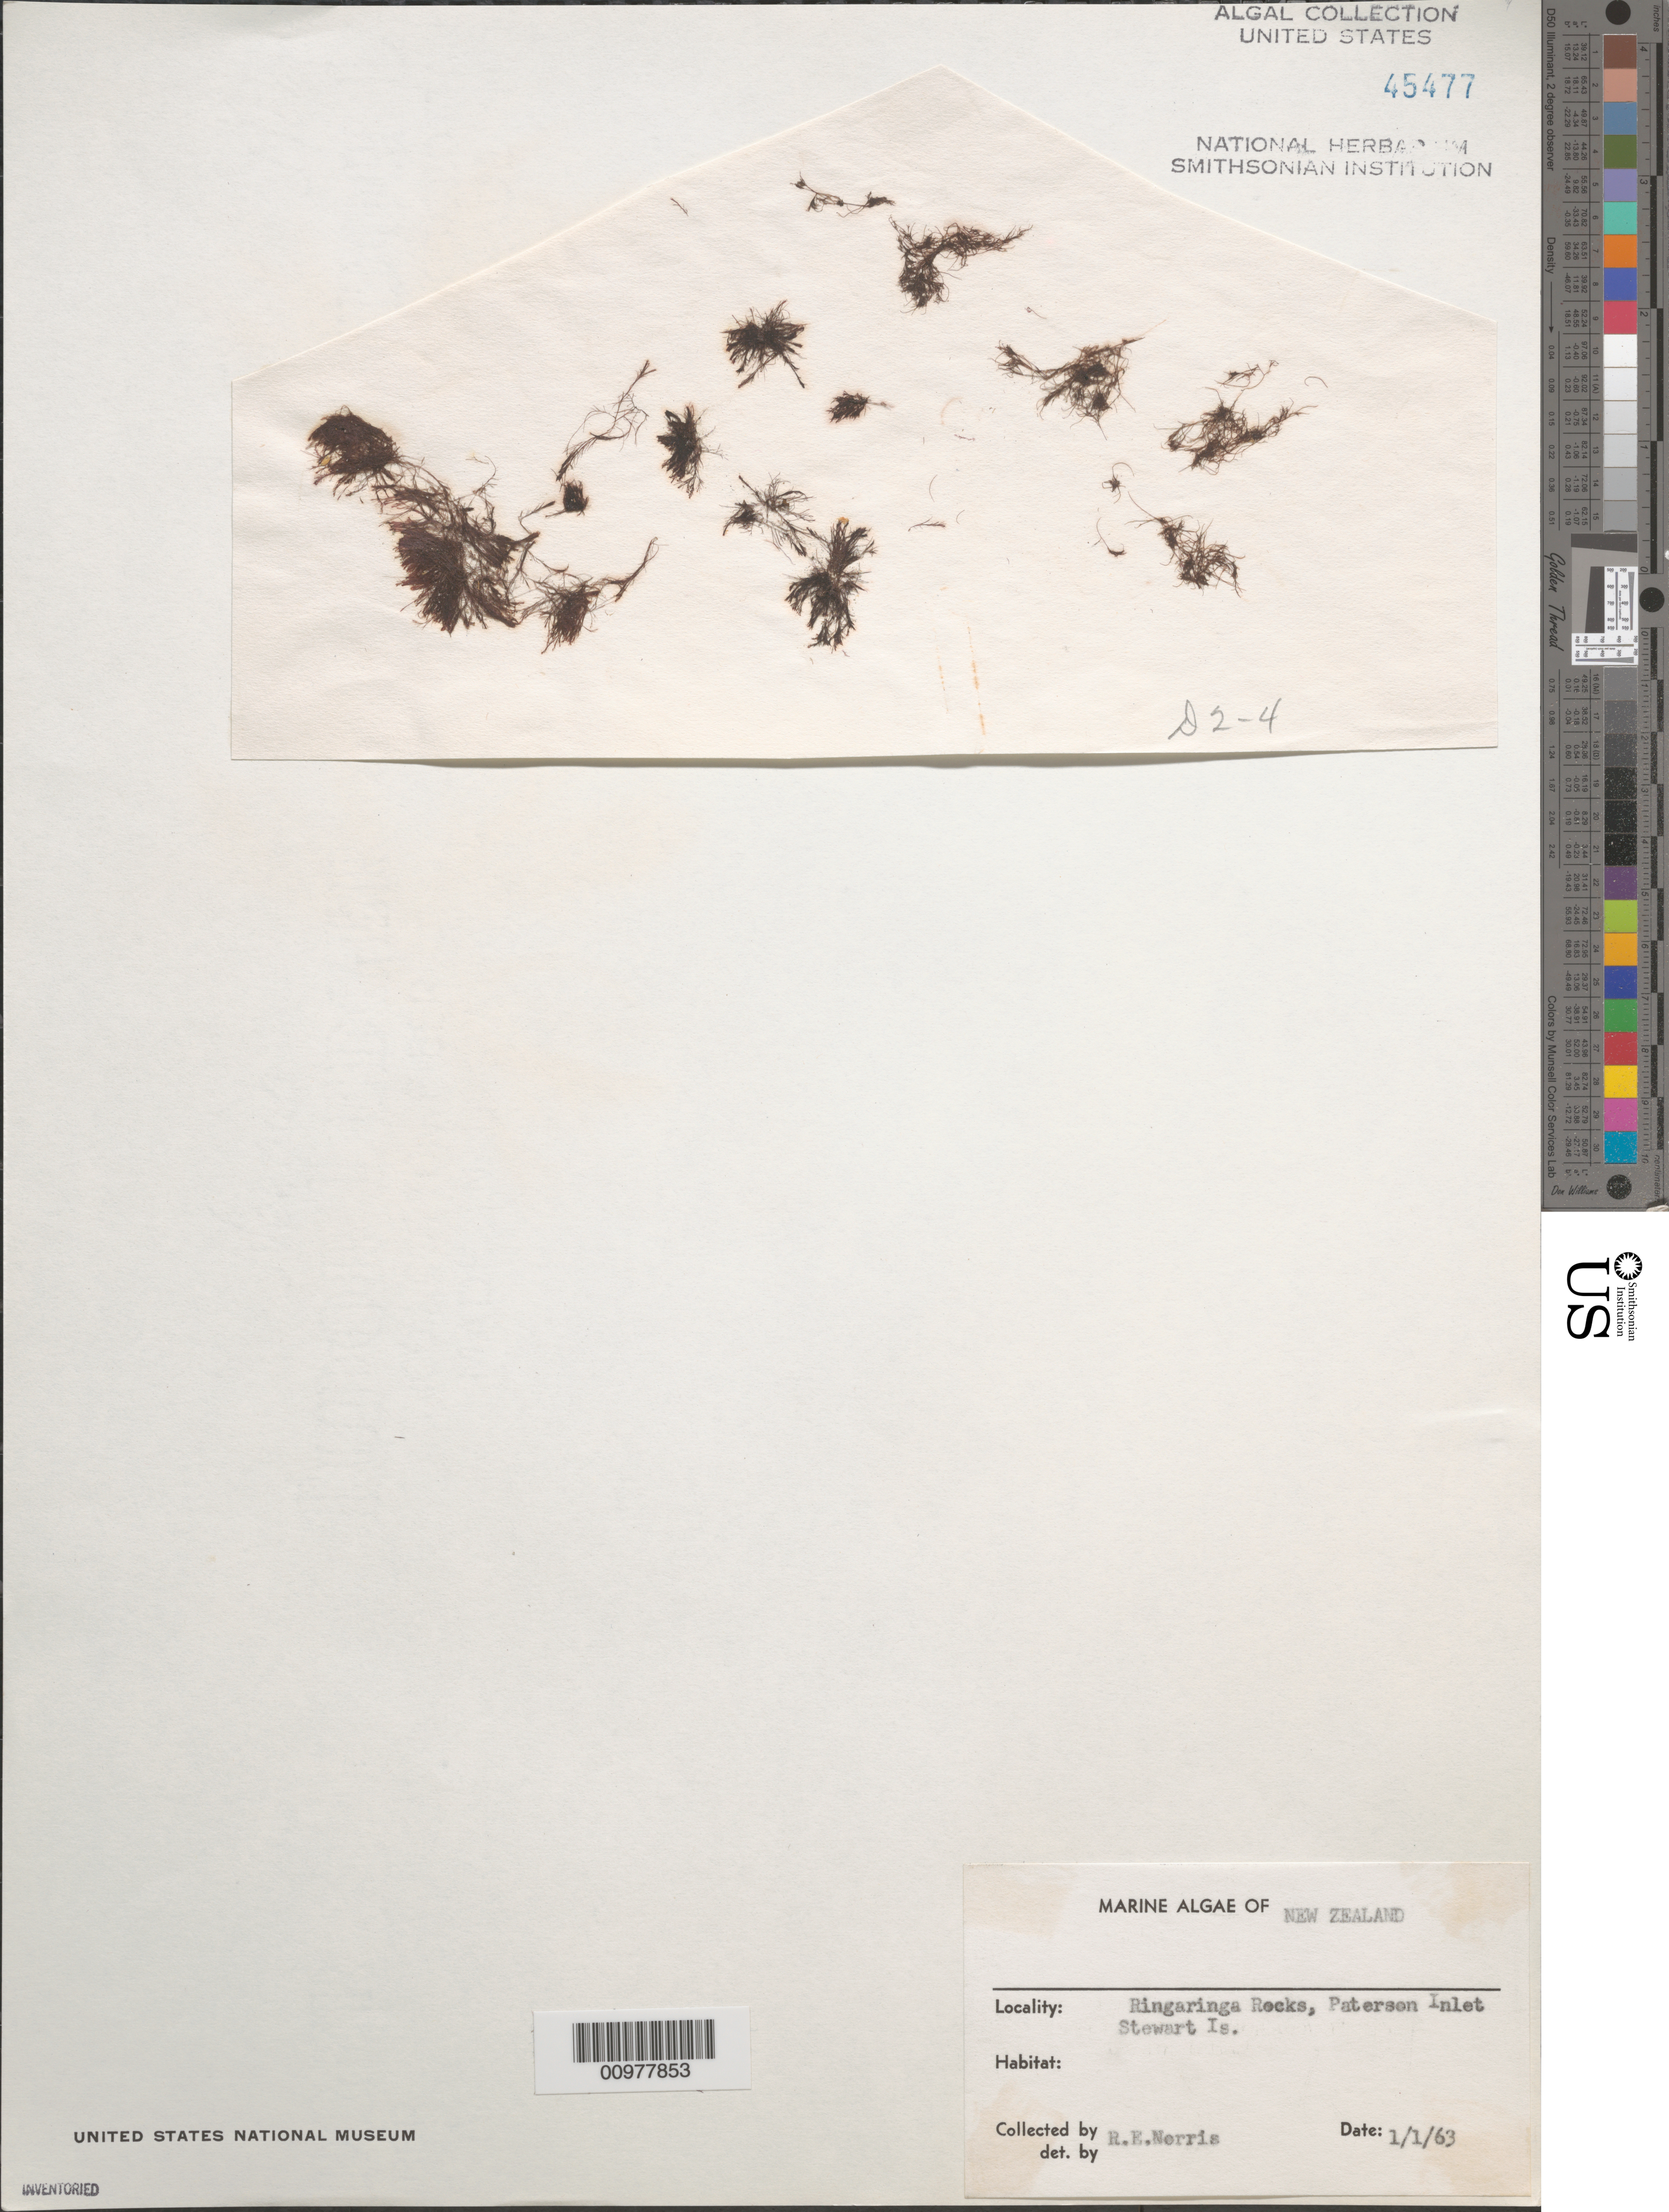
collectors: R. E. Norris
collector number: D2-4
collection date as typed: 01 Jan 1963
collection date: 1963-01-01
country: New Zealand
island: Stewart Island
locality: Ringaringa Rocks, Paterson Inlet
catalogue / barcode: US 45477